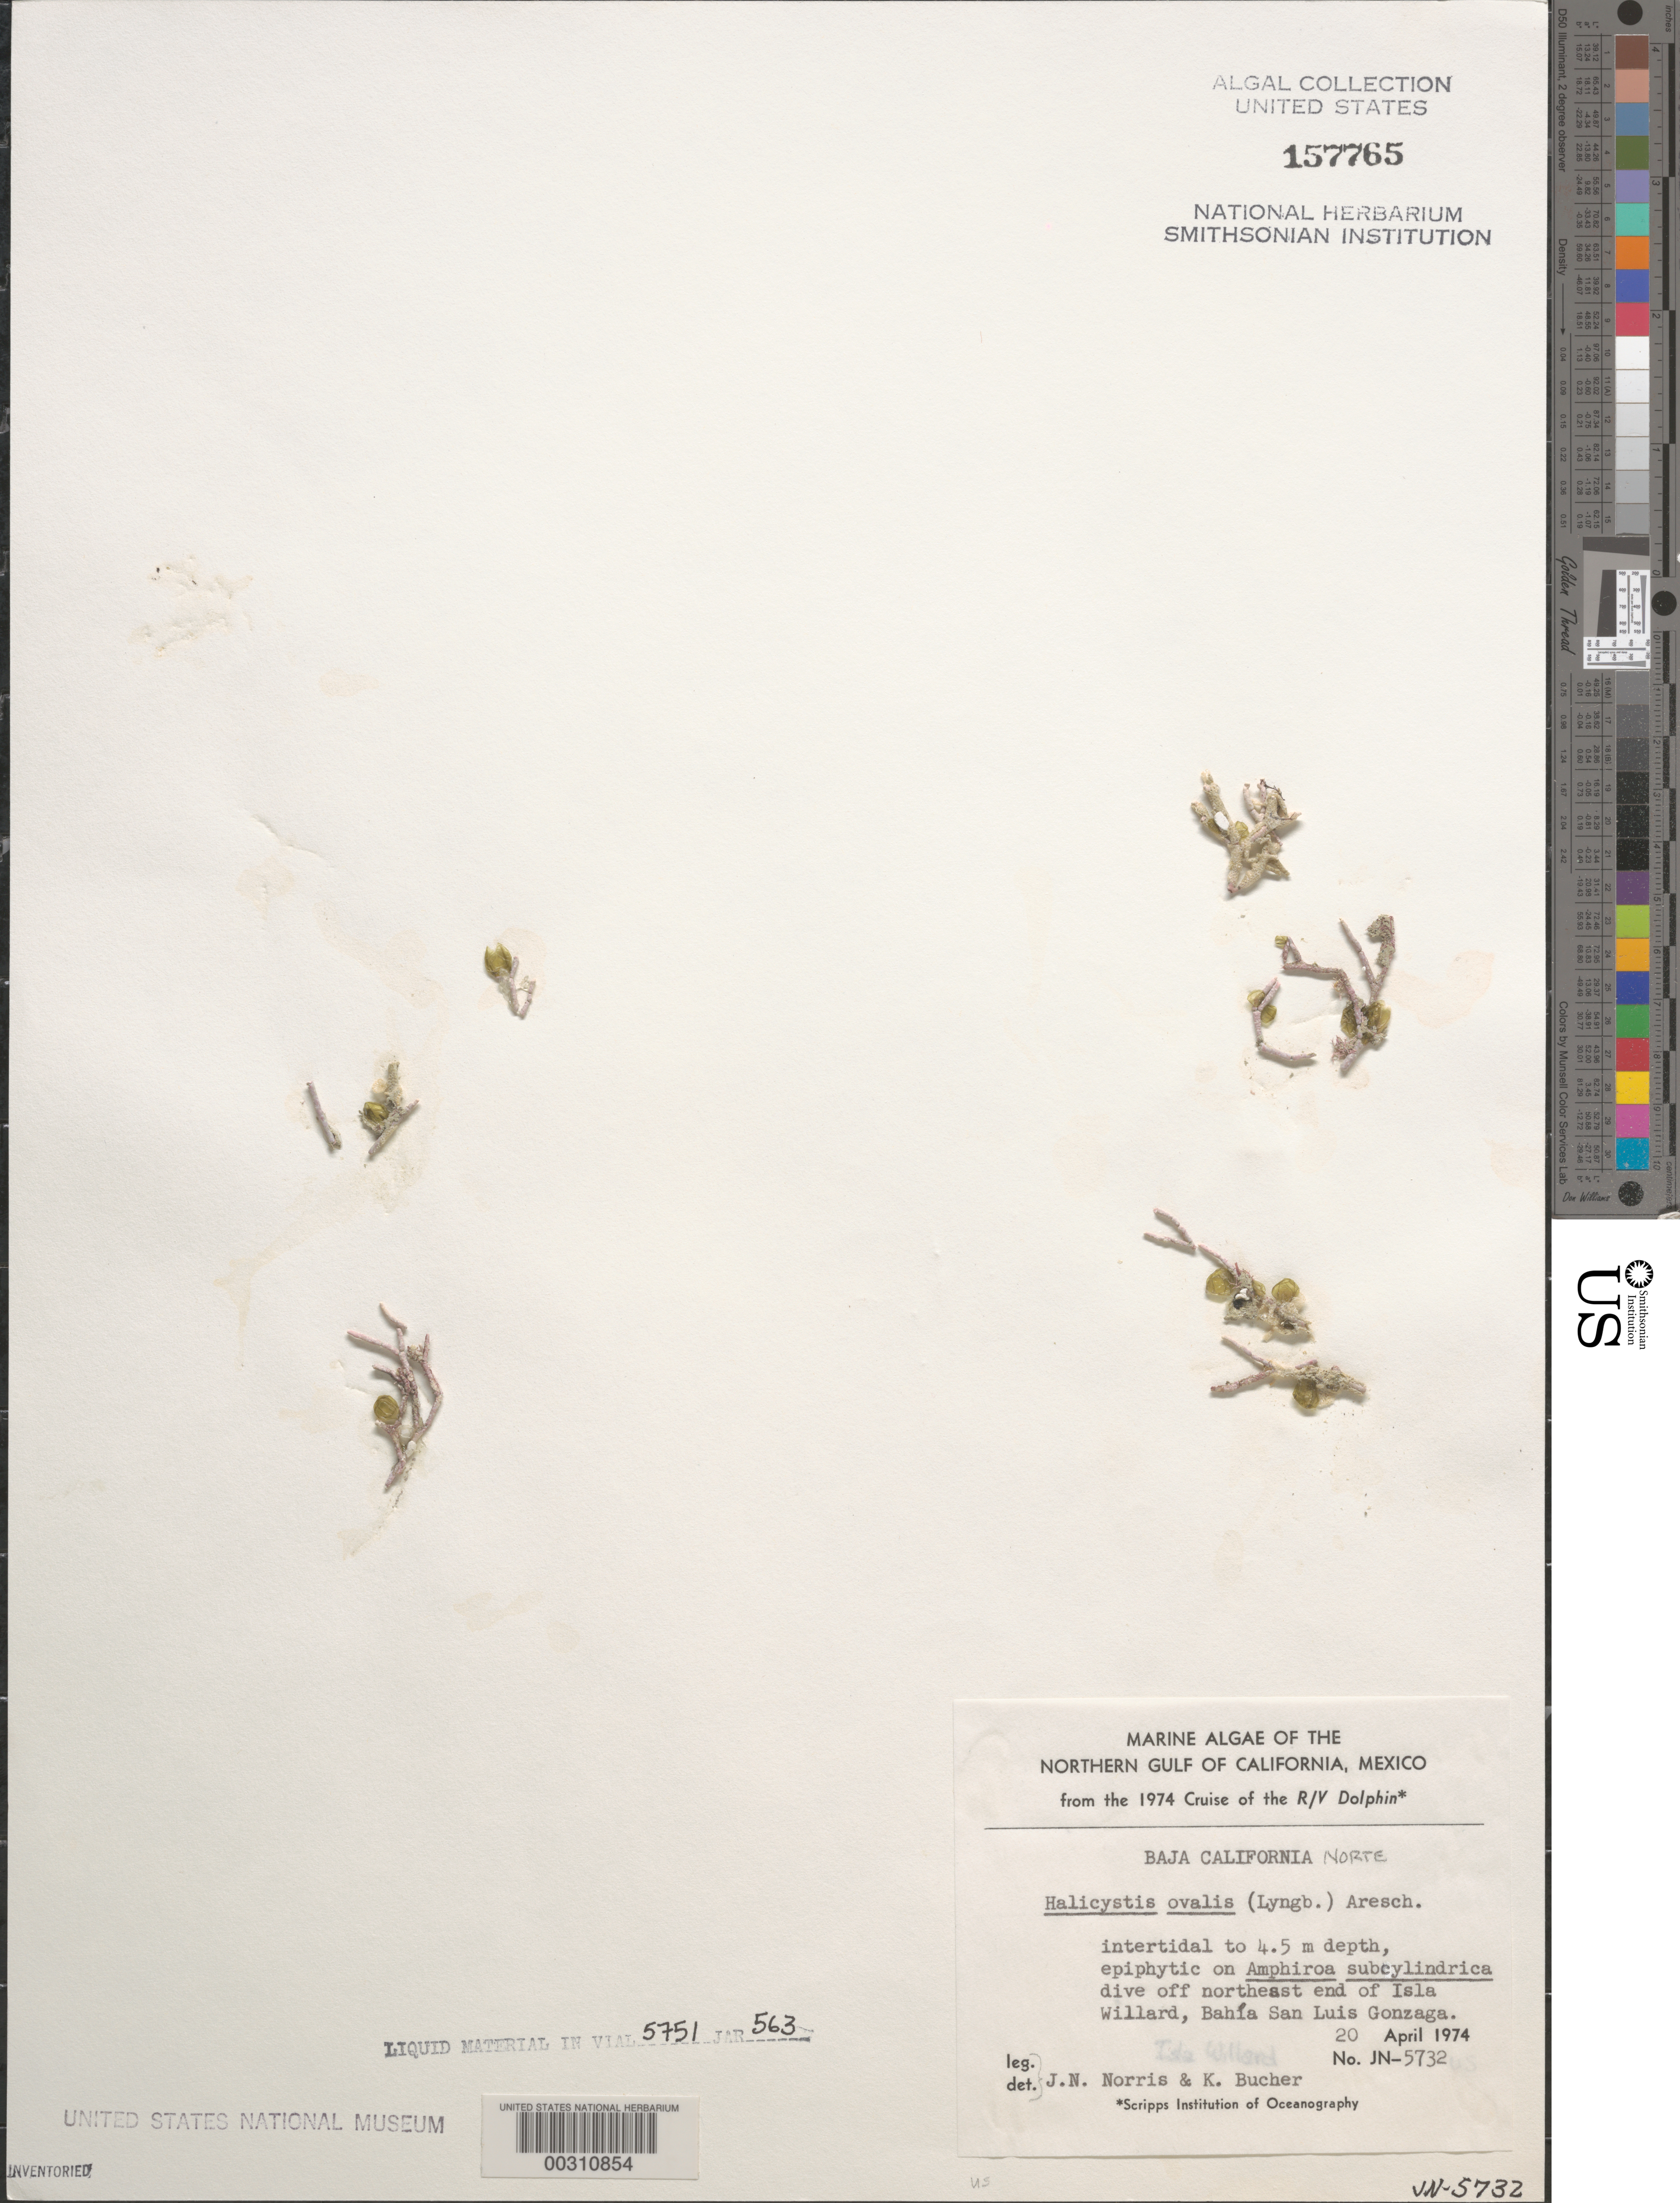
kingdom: Plantae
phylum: Chlorophyta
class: Ulvophyceae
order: Bryopsidales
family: Derbesiaceae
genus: Derbesia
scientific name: Derbesia marina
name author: (Lyngb.) Solier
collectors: J. N. Norris & K. E. Bucher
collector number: JN-5732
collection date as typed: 20 Apr 1974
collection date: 1974-04-20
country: Mexico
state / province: Baja California Norte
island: Isla Willard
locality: Bahia San Luis Gonzaga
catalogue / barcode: US 157765